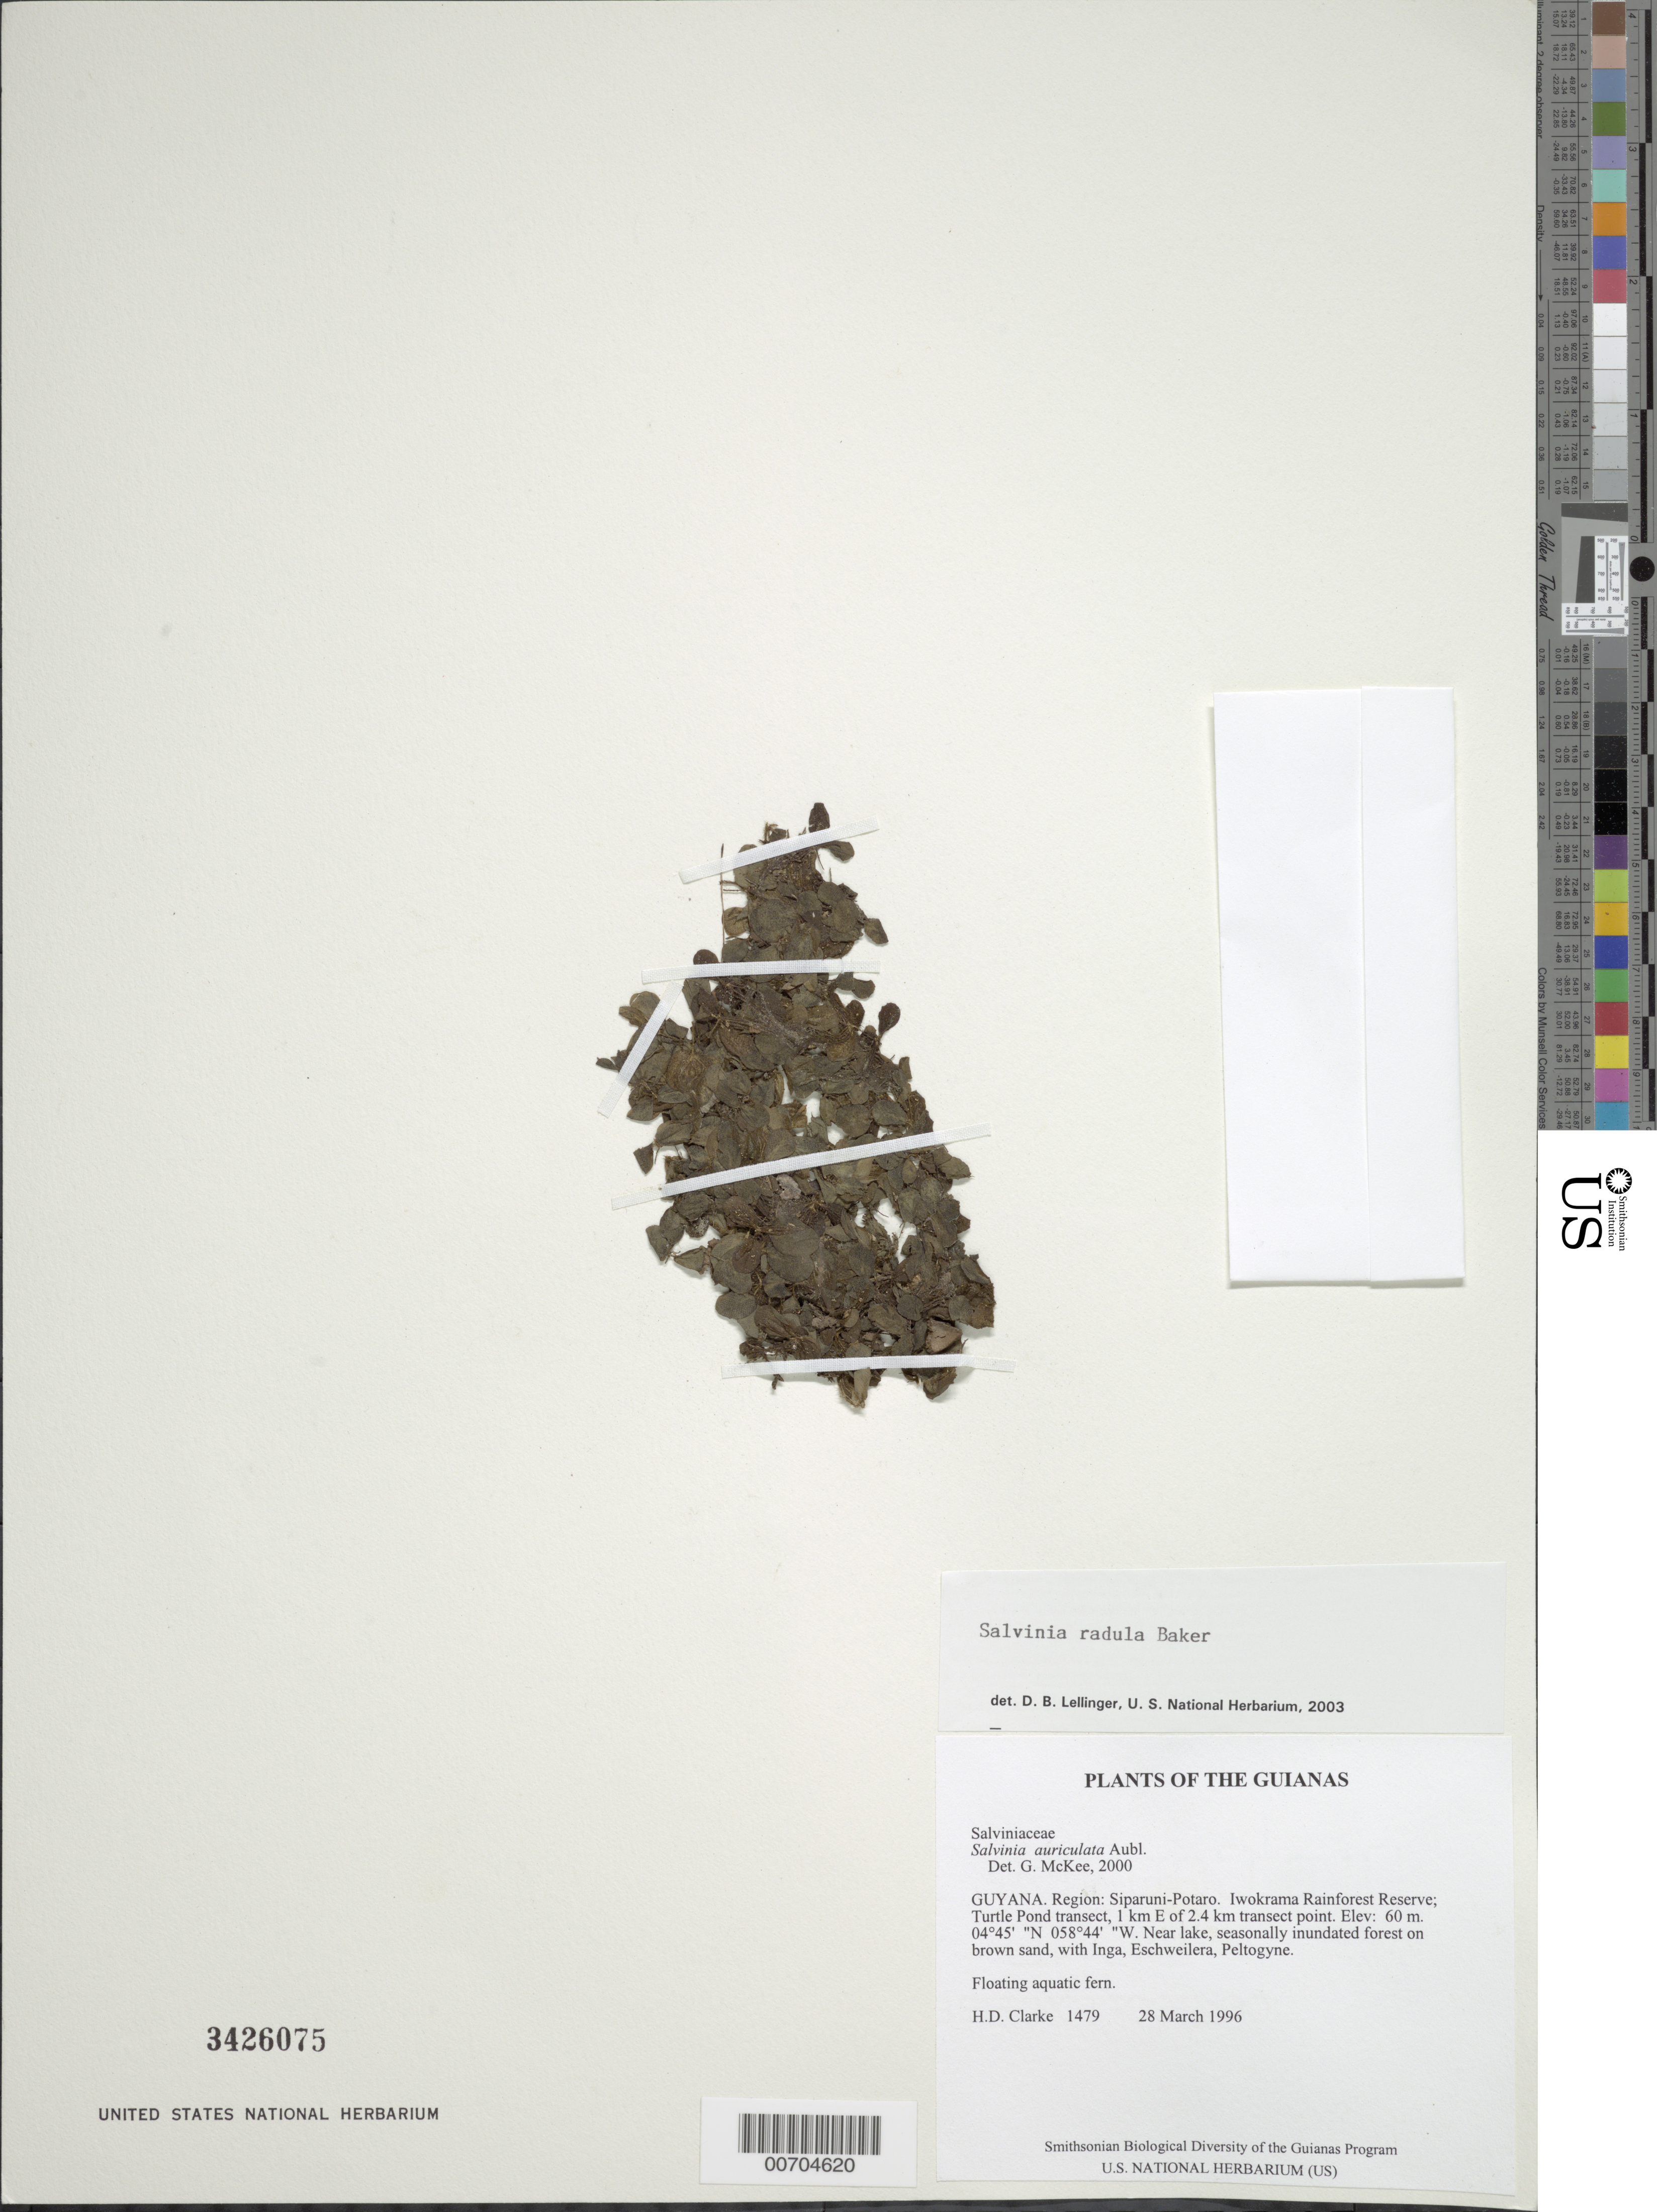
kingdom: Plantae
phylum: Tracheophyta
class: Polypodiopsida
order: Salviniales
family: Salviniaceae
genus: Salvinia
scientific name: Salvinia radula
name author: Baker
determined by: Lellinger, David B., (BOT), Smithsonian Institution - National Museum of Natural History (UNITED STATES)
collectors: H. D. Clarke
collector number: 1479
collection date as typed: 28 March 1996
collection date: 1996-03-28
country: Guyana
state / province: Potaro-Siparuni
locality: Iwokrama Rainforest Reserve; Turtle Pond transect, 1 km E of 2.4 km transect point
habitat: Near lake, seasonally inundated forest on brown sand, with Inga, Eschweilera, Peltogyne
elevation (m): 60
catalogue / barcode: US 3426075